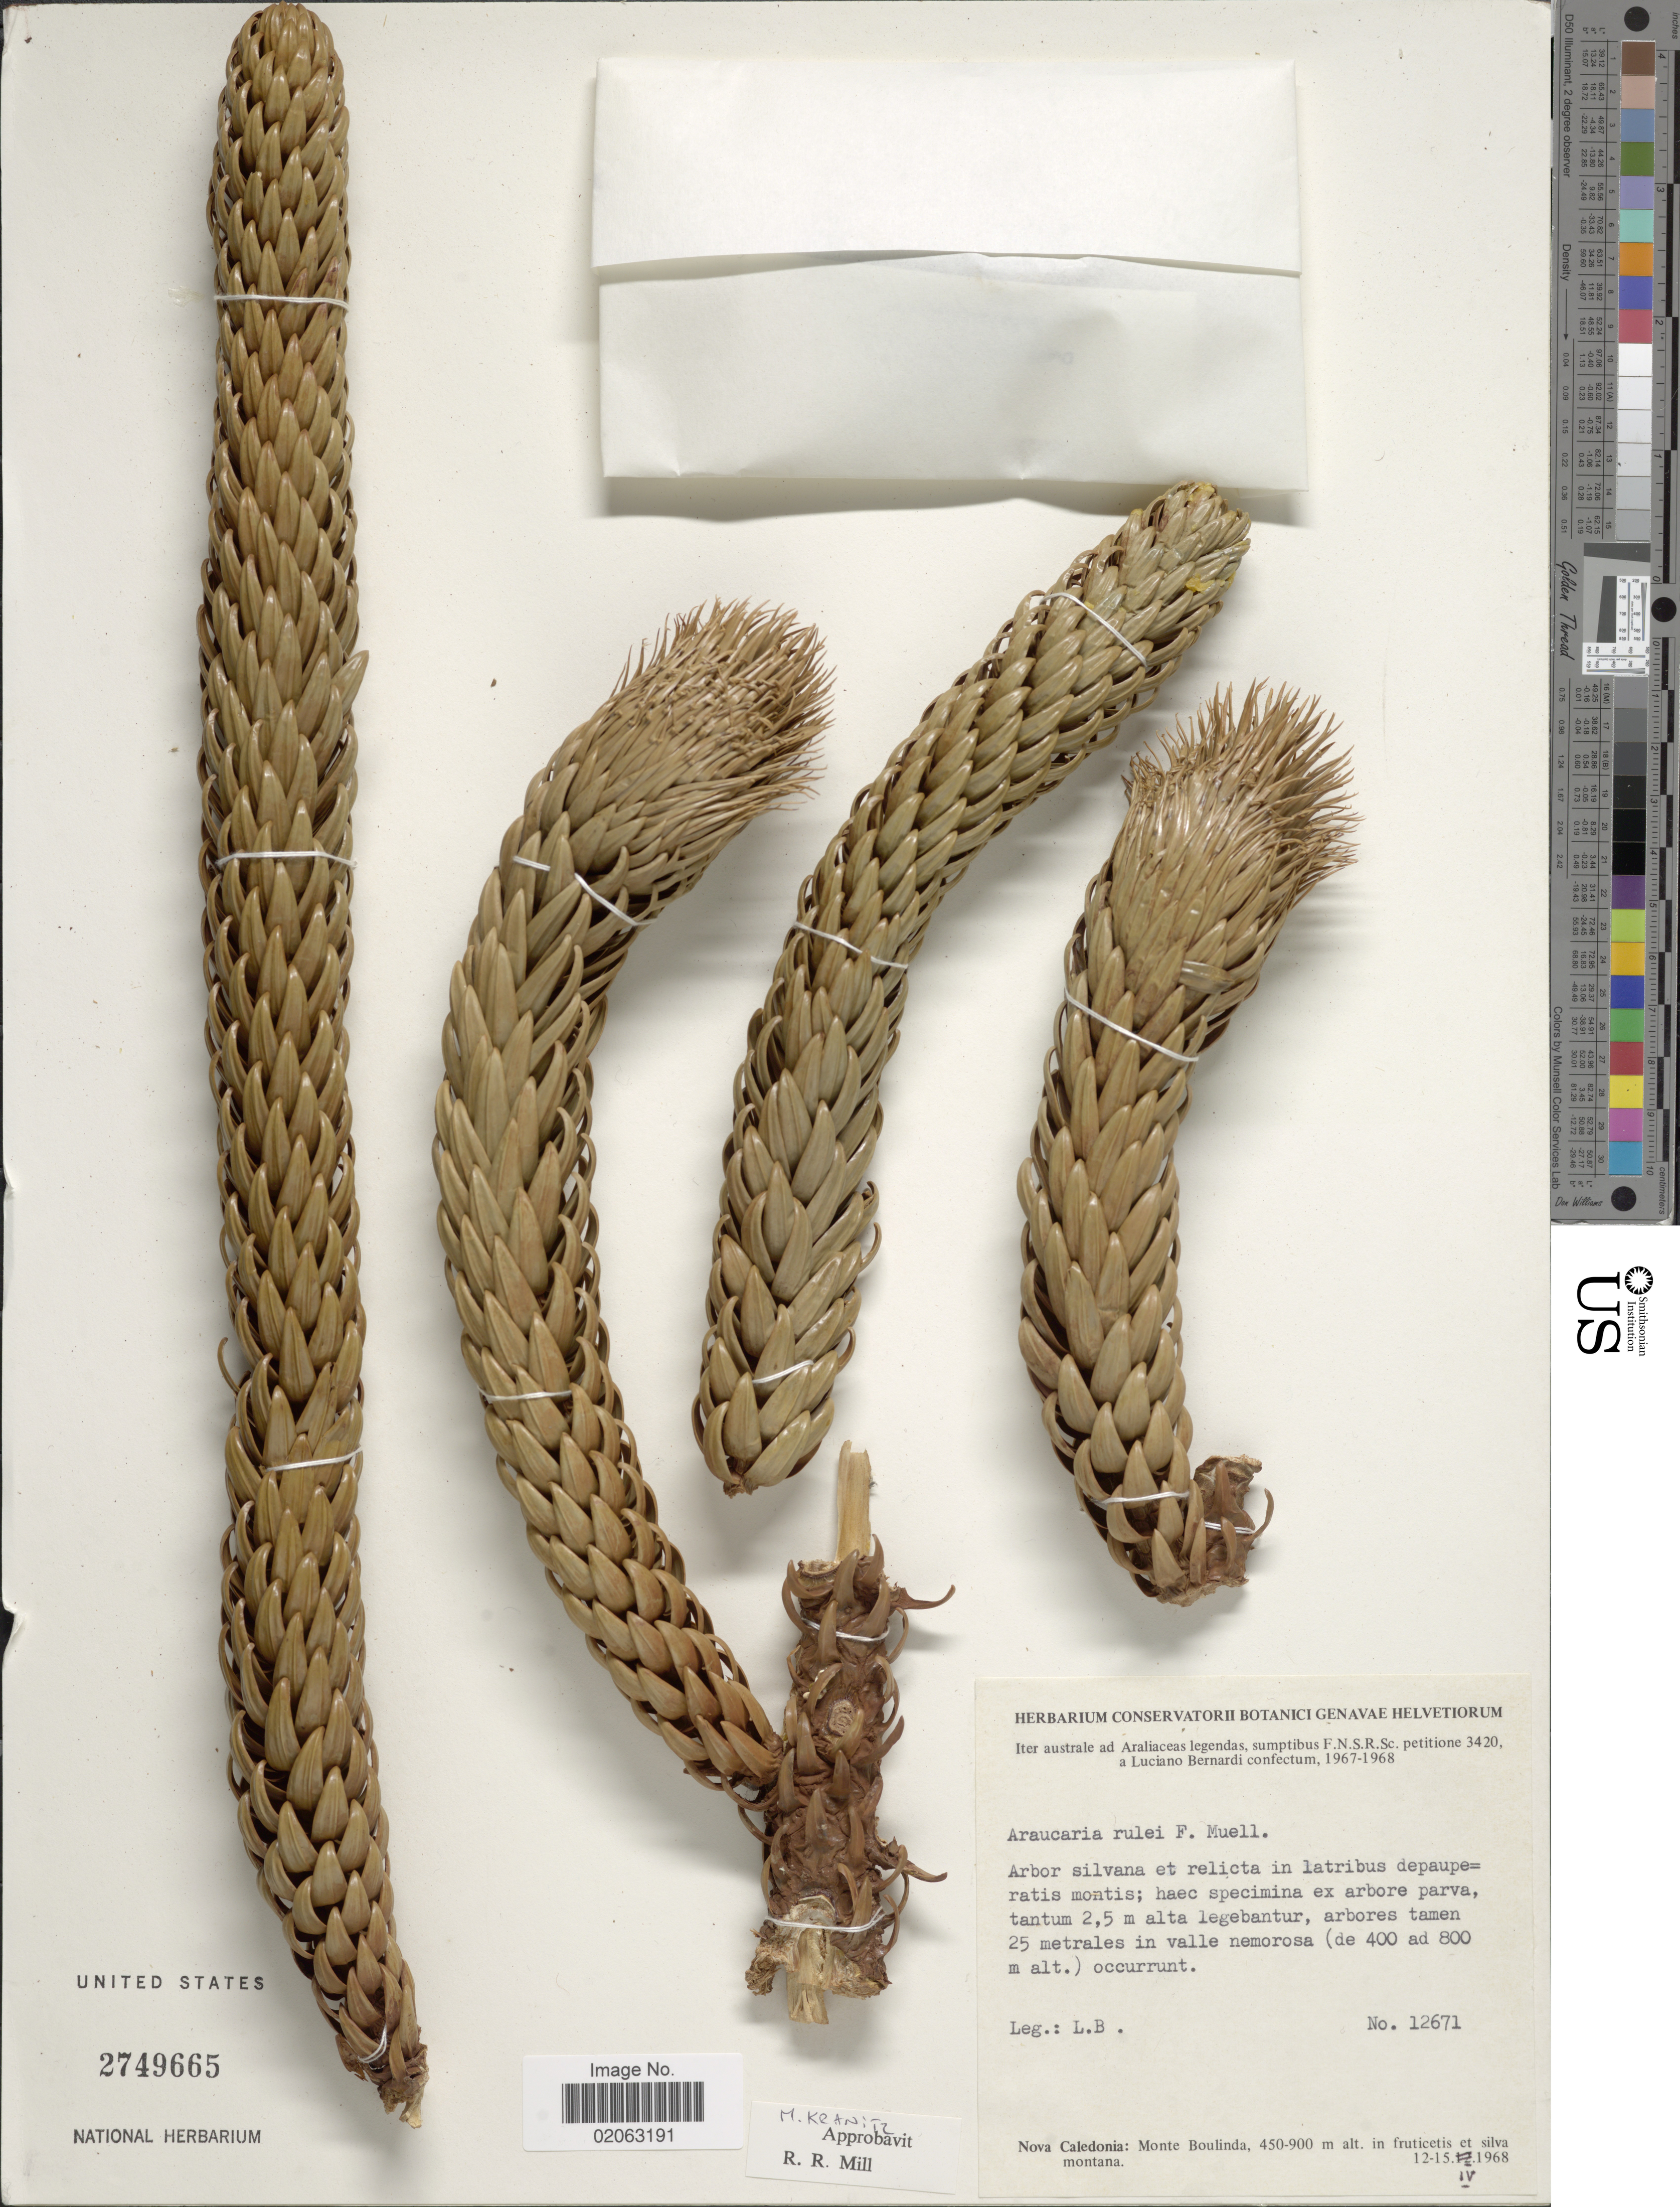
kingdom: Plantae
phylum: Tracheophyta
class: Pinopsida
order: Pinales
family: Araucariaceae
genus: Araucaria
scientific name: Araucaria rulei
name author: F. Muell.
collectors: L. Bernardi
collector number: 12671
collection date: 1968-04-12/1968-04-15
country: New Caledonia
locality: Monte Boulinda, Iter australe ad Araliaceas legendas.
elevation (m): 400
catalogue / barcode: US 2749665